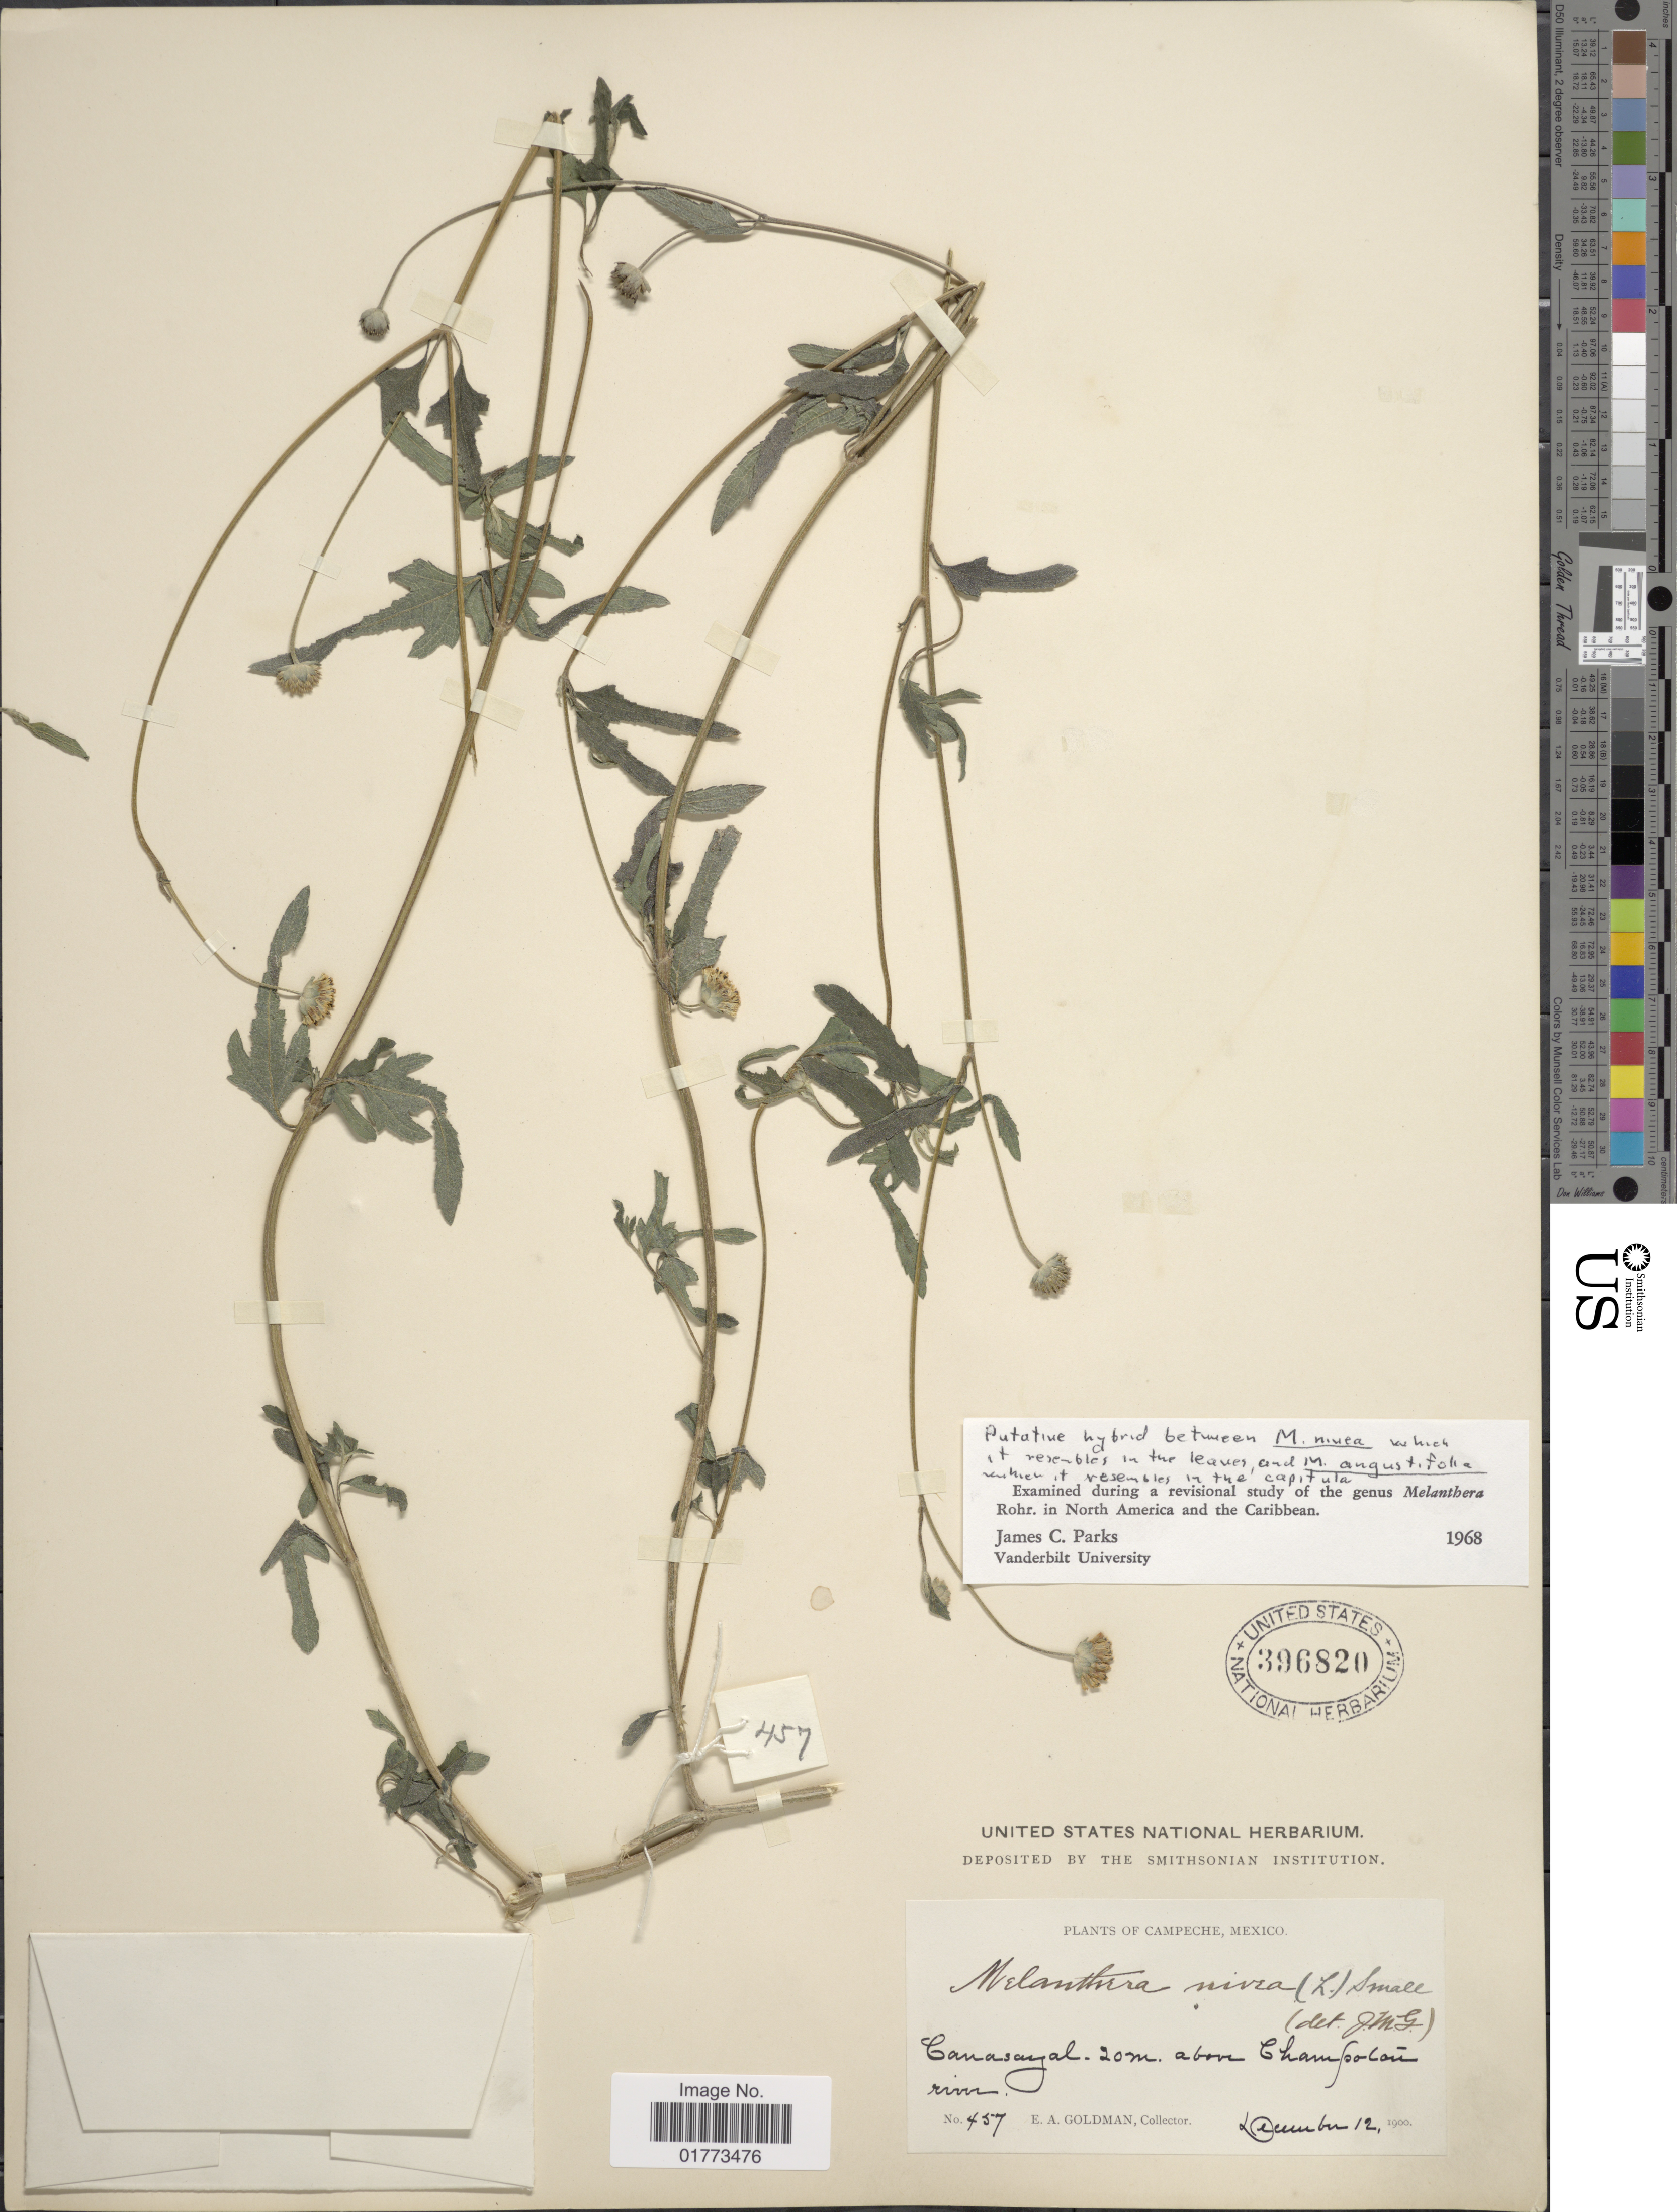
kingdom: Plantae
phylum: Tracheophyta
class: Magnoliopsida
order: Asterales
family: Asteraceae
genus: Melanthera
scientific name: Melanthera nivea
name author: (L.) Small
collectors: E. A. Goldman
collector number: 457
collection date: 1900-12-12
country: Mexico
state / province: Campeche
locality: Canasayal, 20 m above Champolán river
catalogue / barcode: US 396820